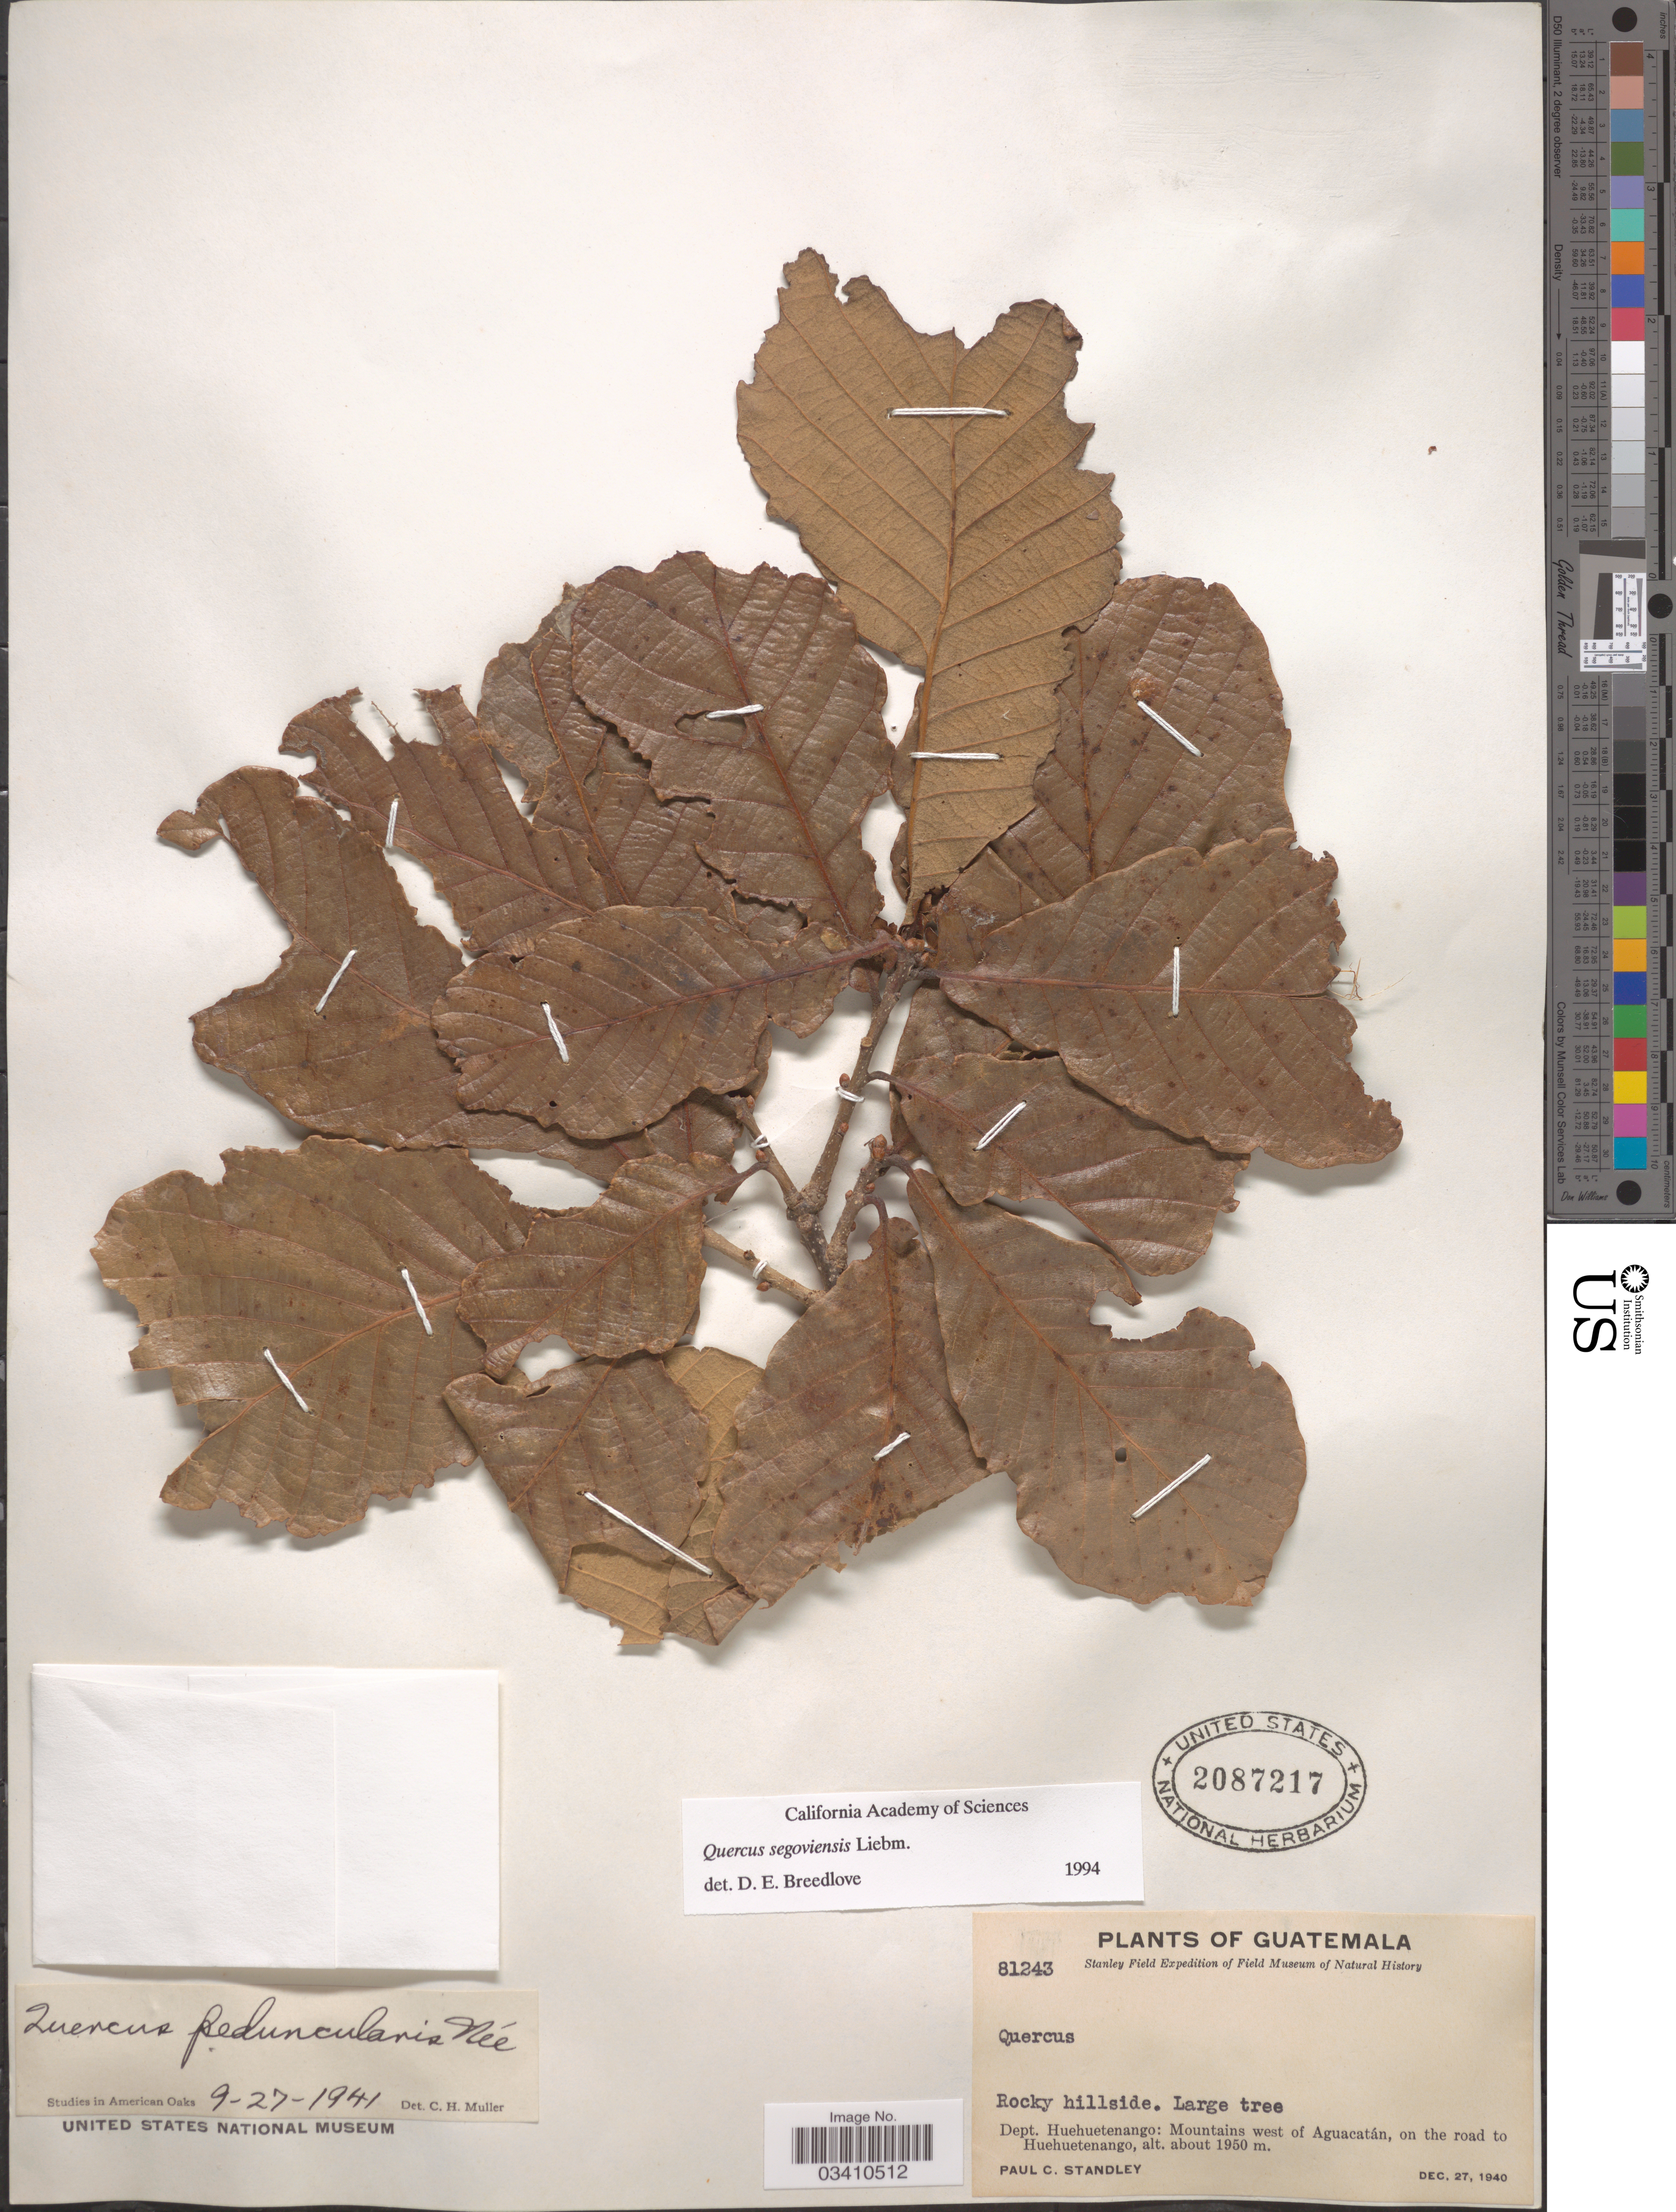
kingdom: Plantae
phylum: Tracheophyta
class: Magnoliopsida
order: Fagales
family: Fagaceae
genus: Quercus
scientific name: Quercus peduncularis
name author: Née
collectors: P. C. Standley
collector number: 81243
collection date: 1940-12-27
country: Guatemala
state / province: Huehuetenango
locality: Dept. Huehuetenango: Mountains west of Aguacatán, on the road to Huehuetenango.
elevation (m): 1950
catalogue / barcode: US 2087217